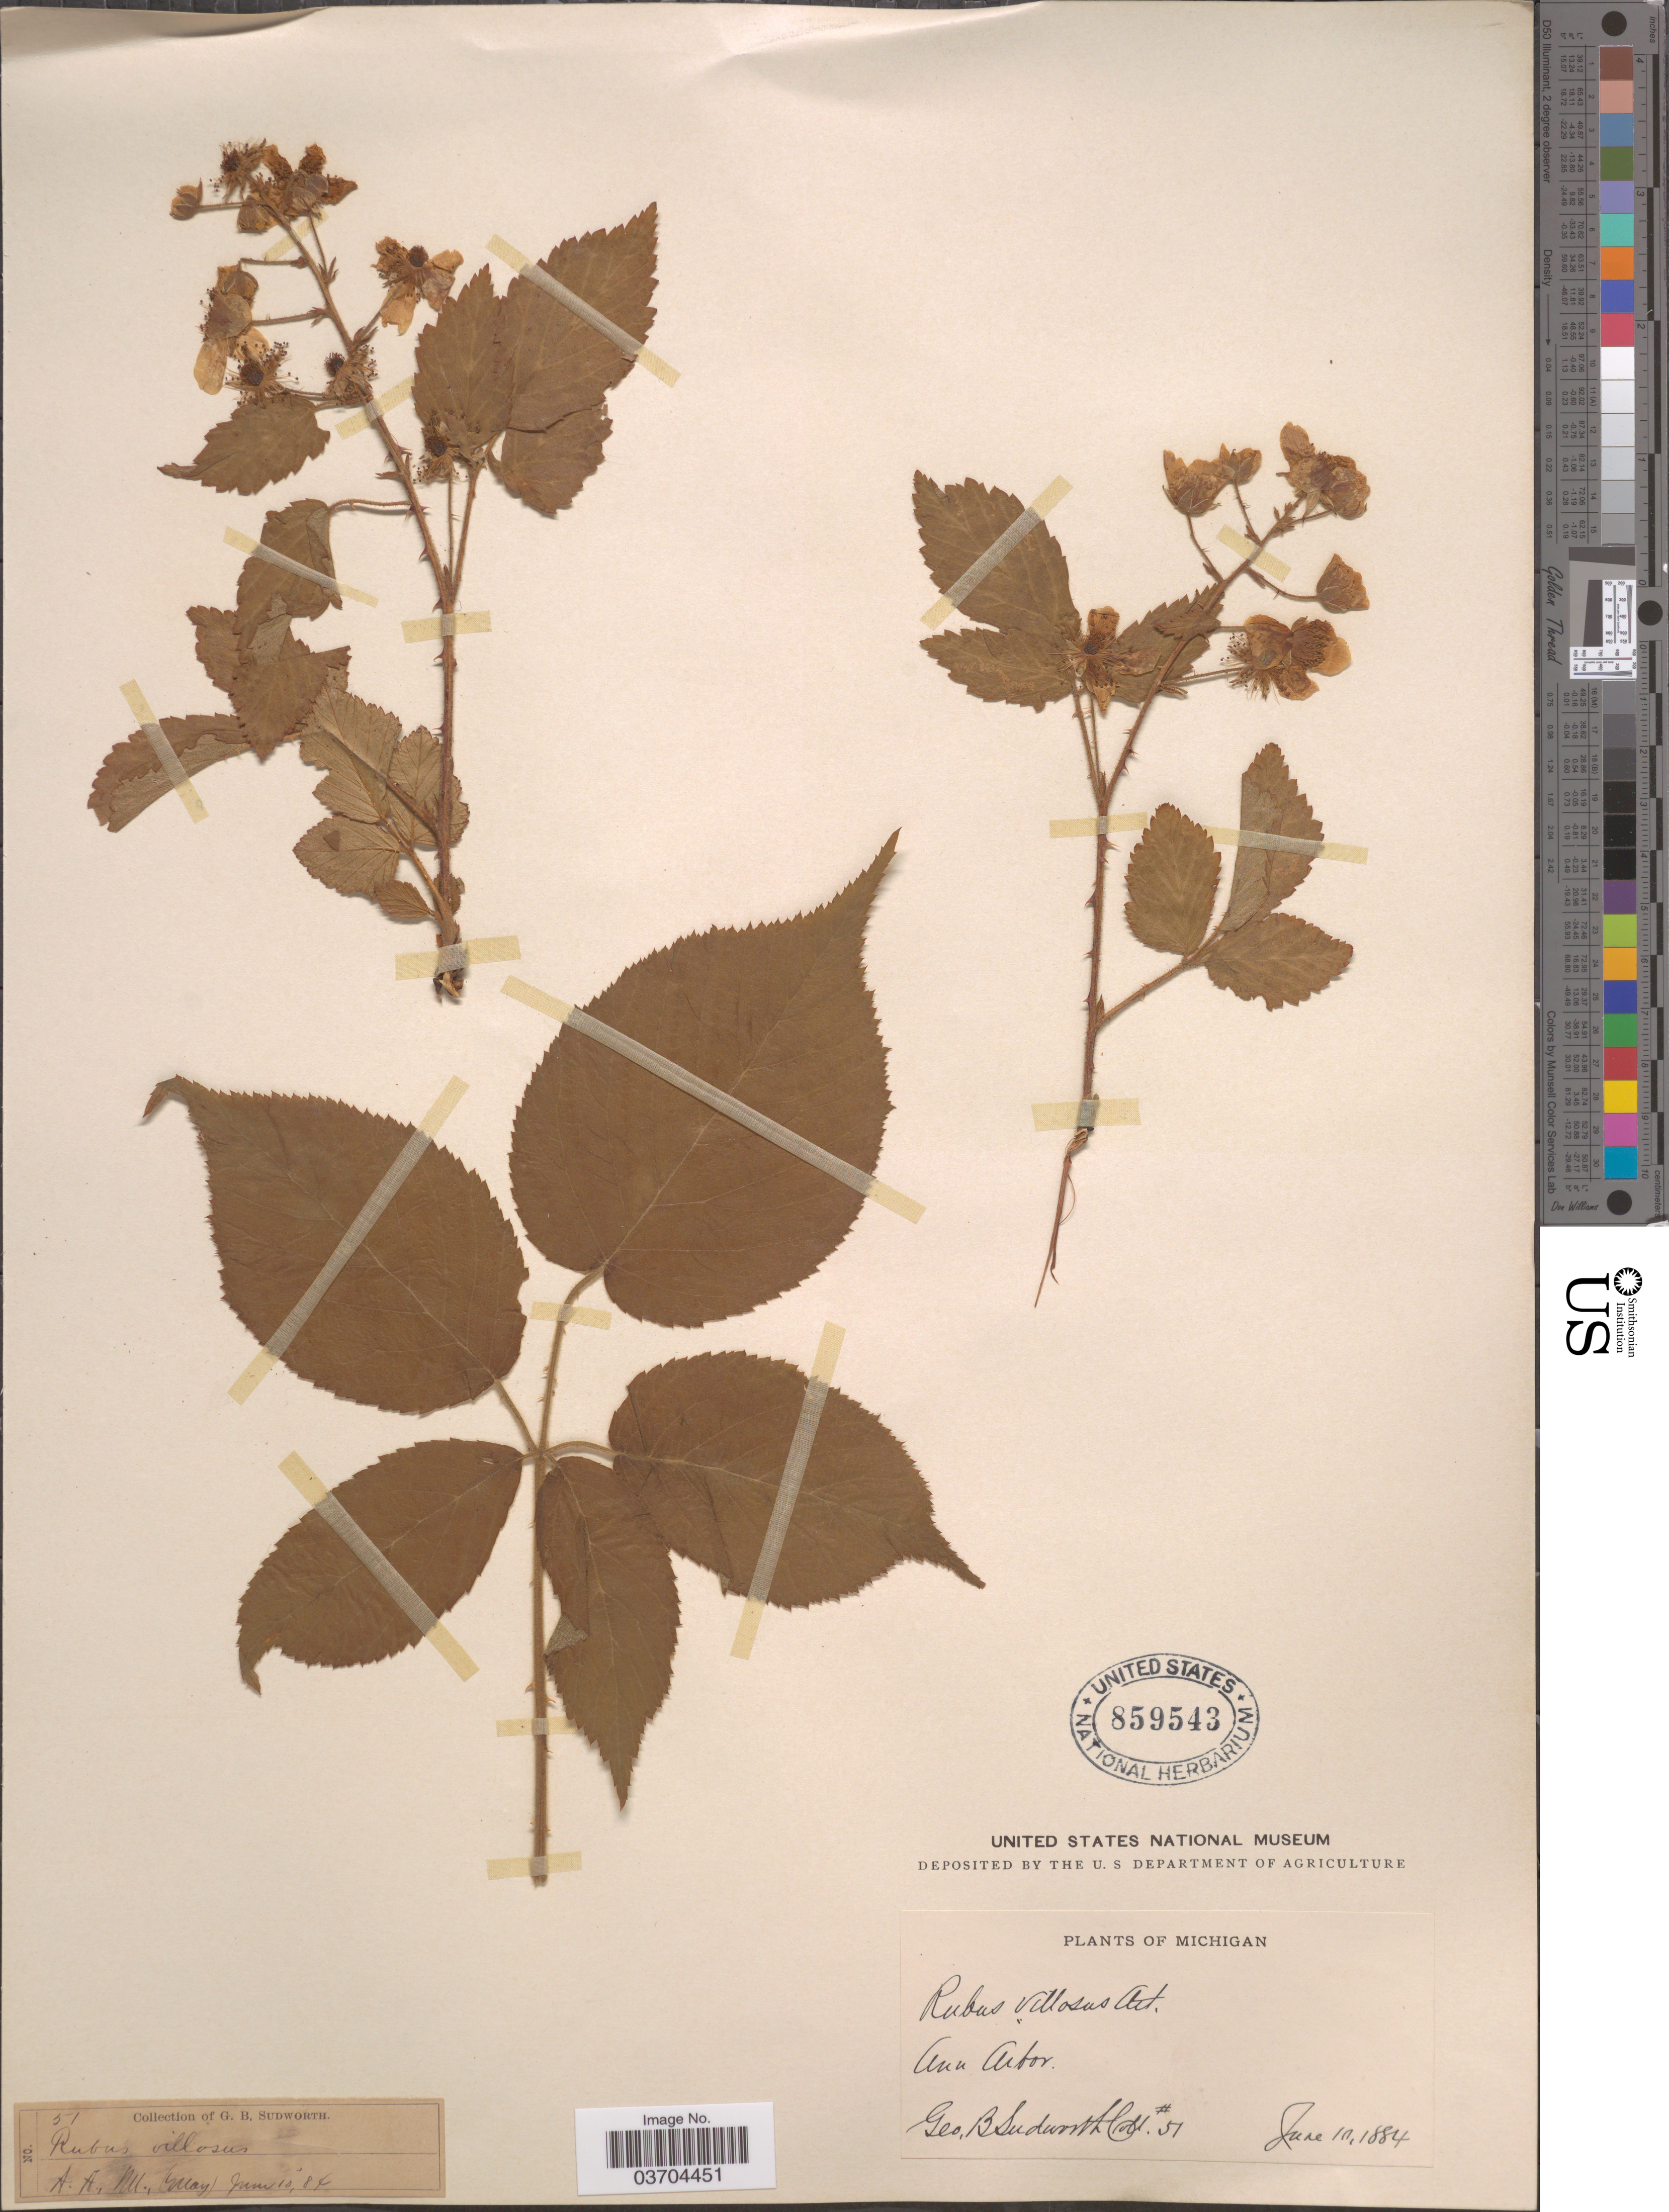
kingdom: Plantae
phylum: Tracheophyta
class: Magnoliopsida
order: Rosales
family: Rosaceae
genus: Rubus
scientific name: Rubus canadensis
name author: L.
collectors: G. B. Sudworth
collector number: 51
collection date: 1884-06-10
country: United States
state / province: Michigan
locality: Ann Arbor.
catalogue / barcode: US 859543